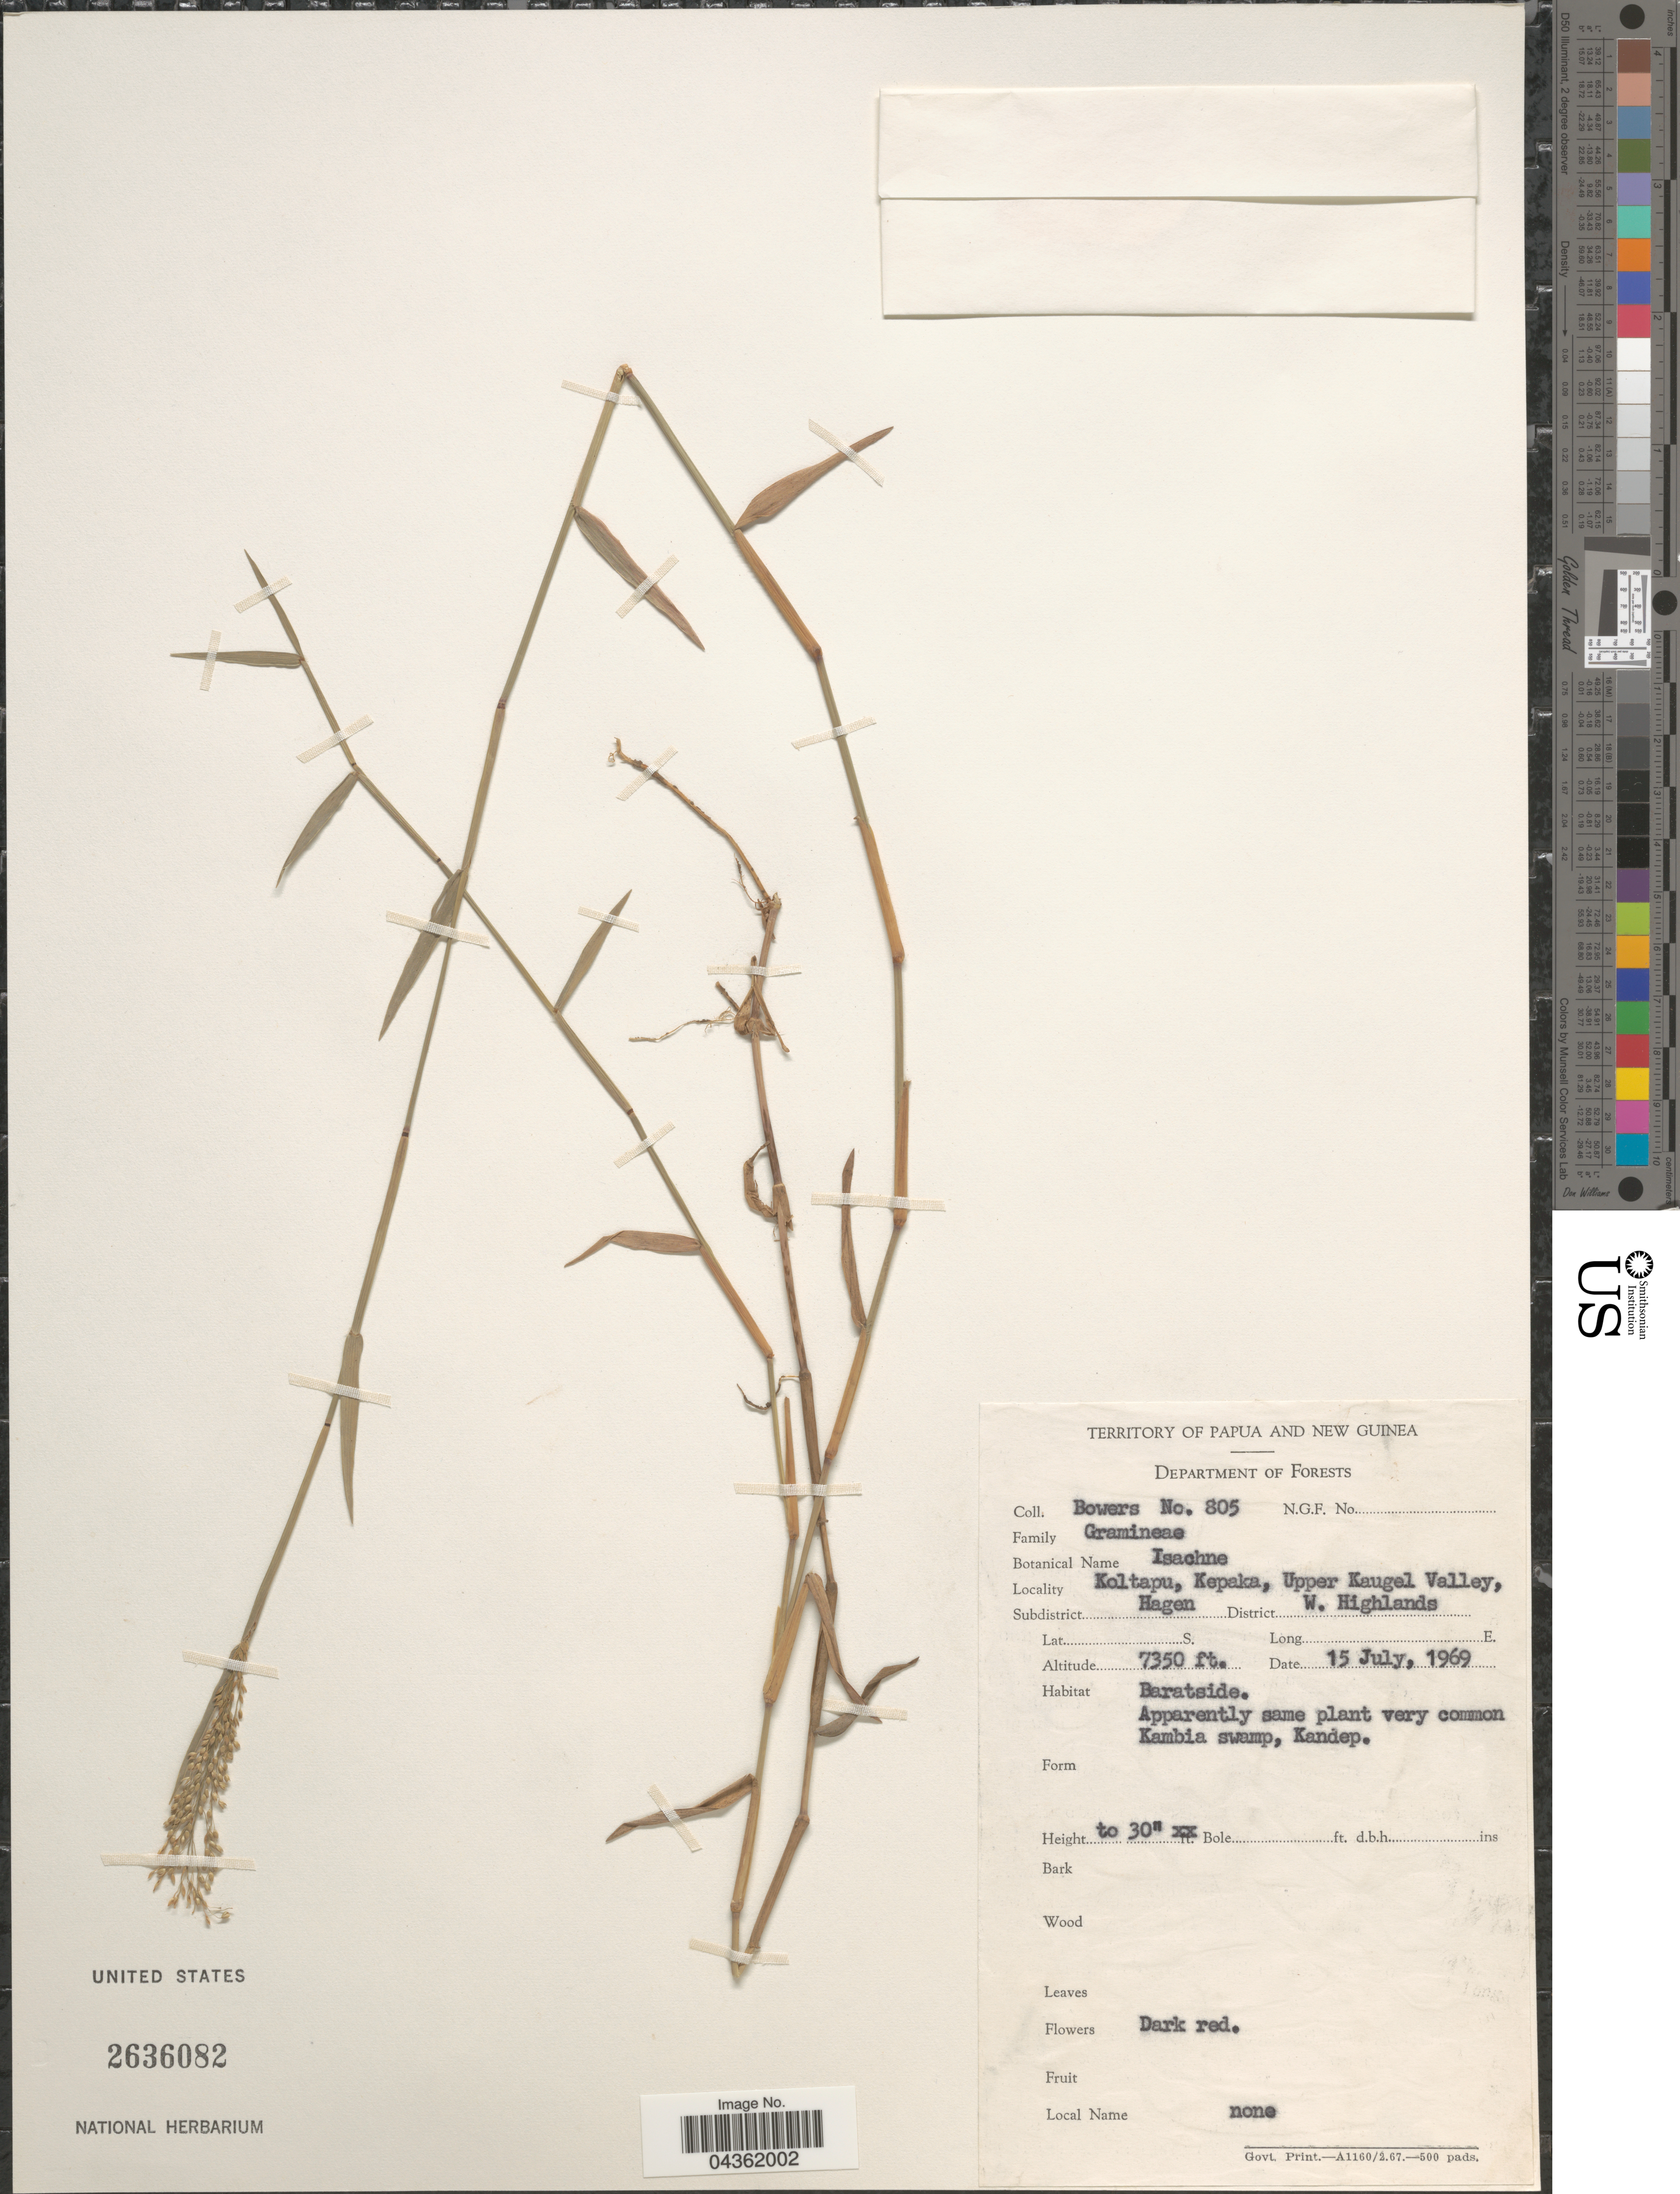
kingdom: Plantae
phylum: Tracheophyta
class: Liliopsida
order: Poales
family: Poaceae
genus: Isachne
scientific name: Isachne sp.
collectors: -. Bowers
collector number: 805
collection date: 1969-07-15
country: Papua New Guinea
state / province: Western Highlands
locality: Territory of Papua and New Guinea. Koltapu, Kepaka, Upper Kaugel Valley, Subdistrict Hagen. District W. Highlands.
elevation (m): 2240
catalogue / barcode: US 2636082